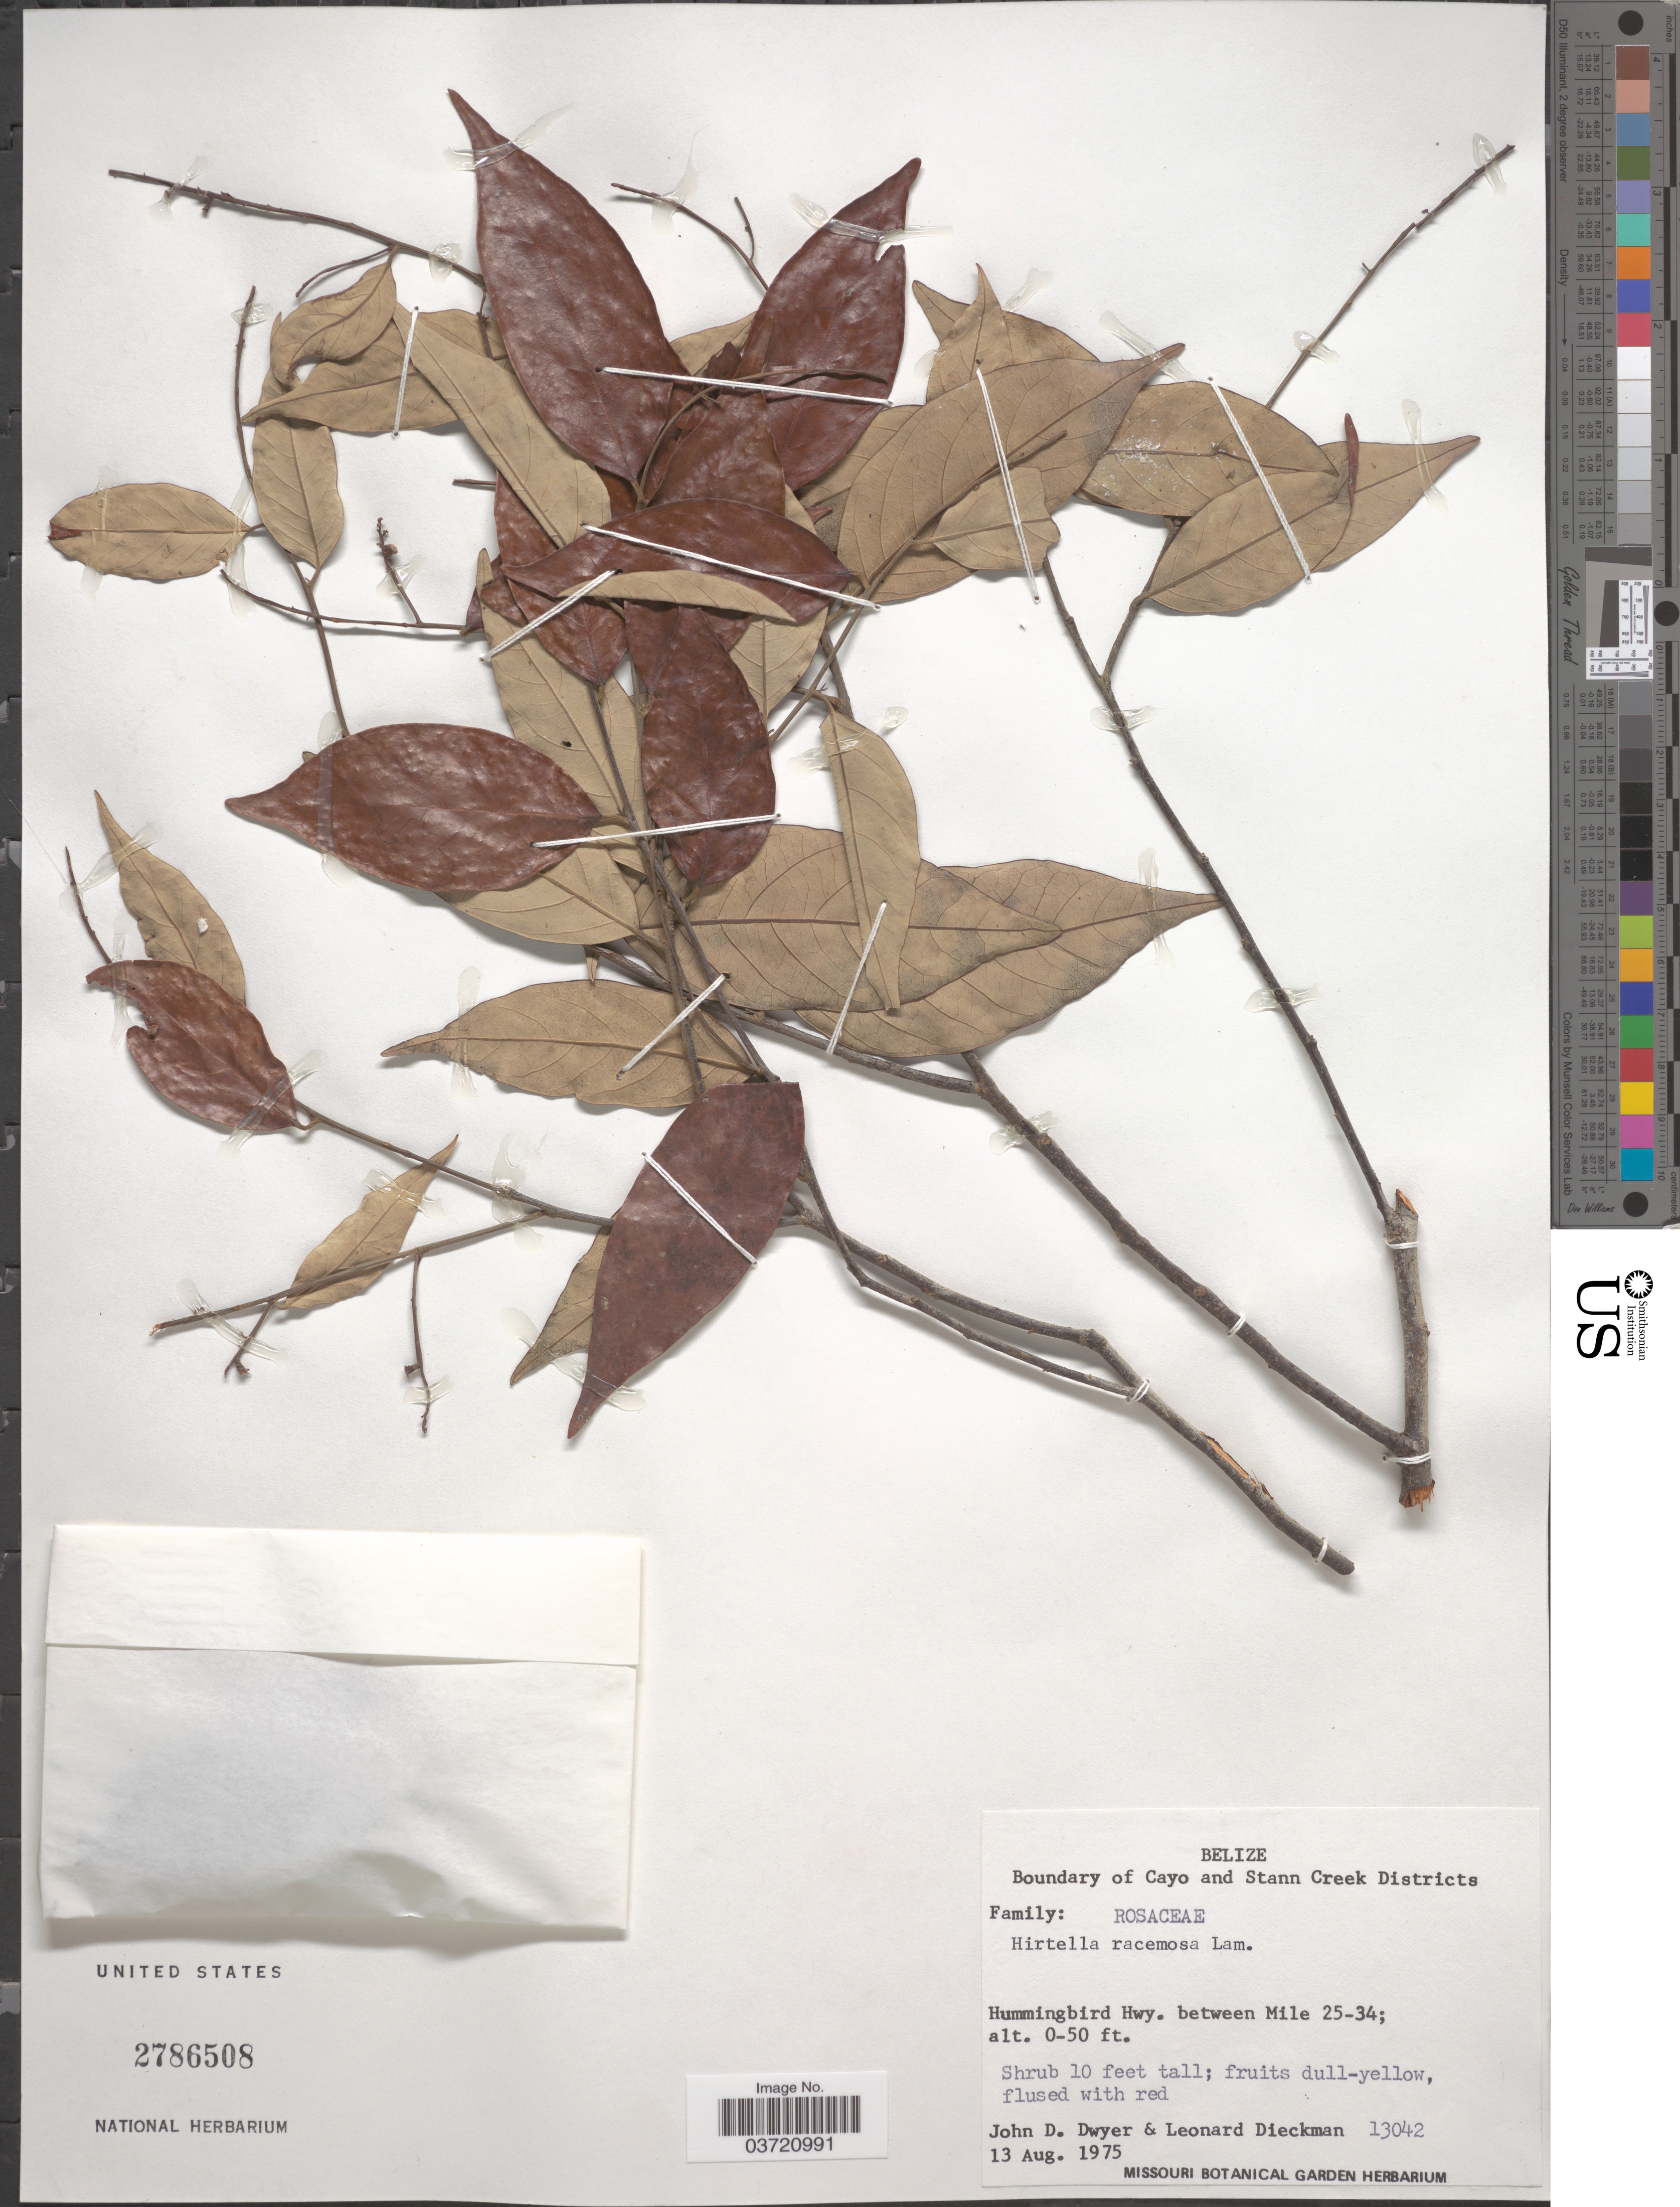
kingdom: Plantae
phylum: Tracheophyta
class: Magnoliopsida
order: Malpighiales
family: Chrysobalanaceae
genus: Hirtella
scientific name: Hirtella racemosa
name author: Lam.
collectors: J. D. Dwyer & L. Dieckman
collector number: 13042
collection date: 1975-08-13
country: Belize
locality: Boundary of Cayo and Stann Creek Districts. Hummingbird Hwy. between Mile 25-34.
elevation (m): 0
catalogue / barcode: US 2786508